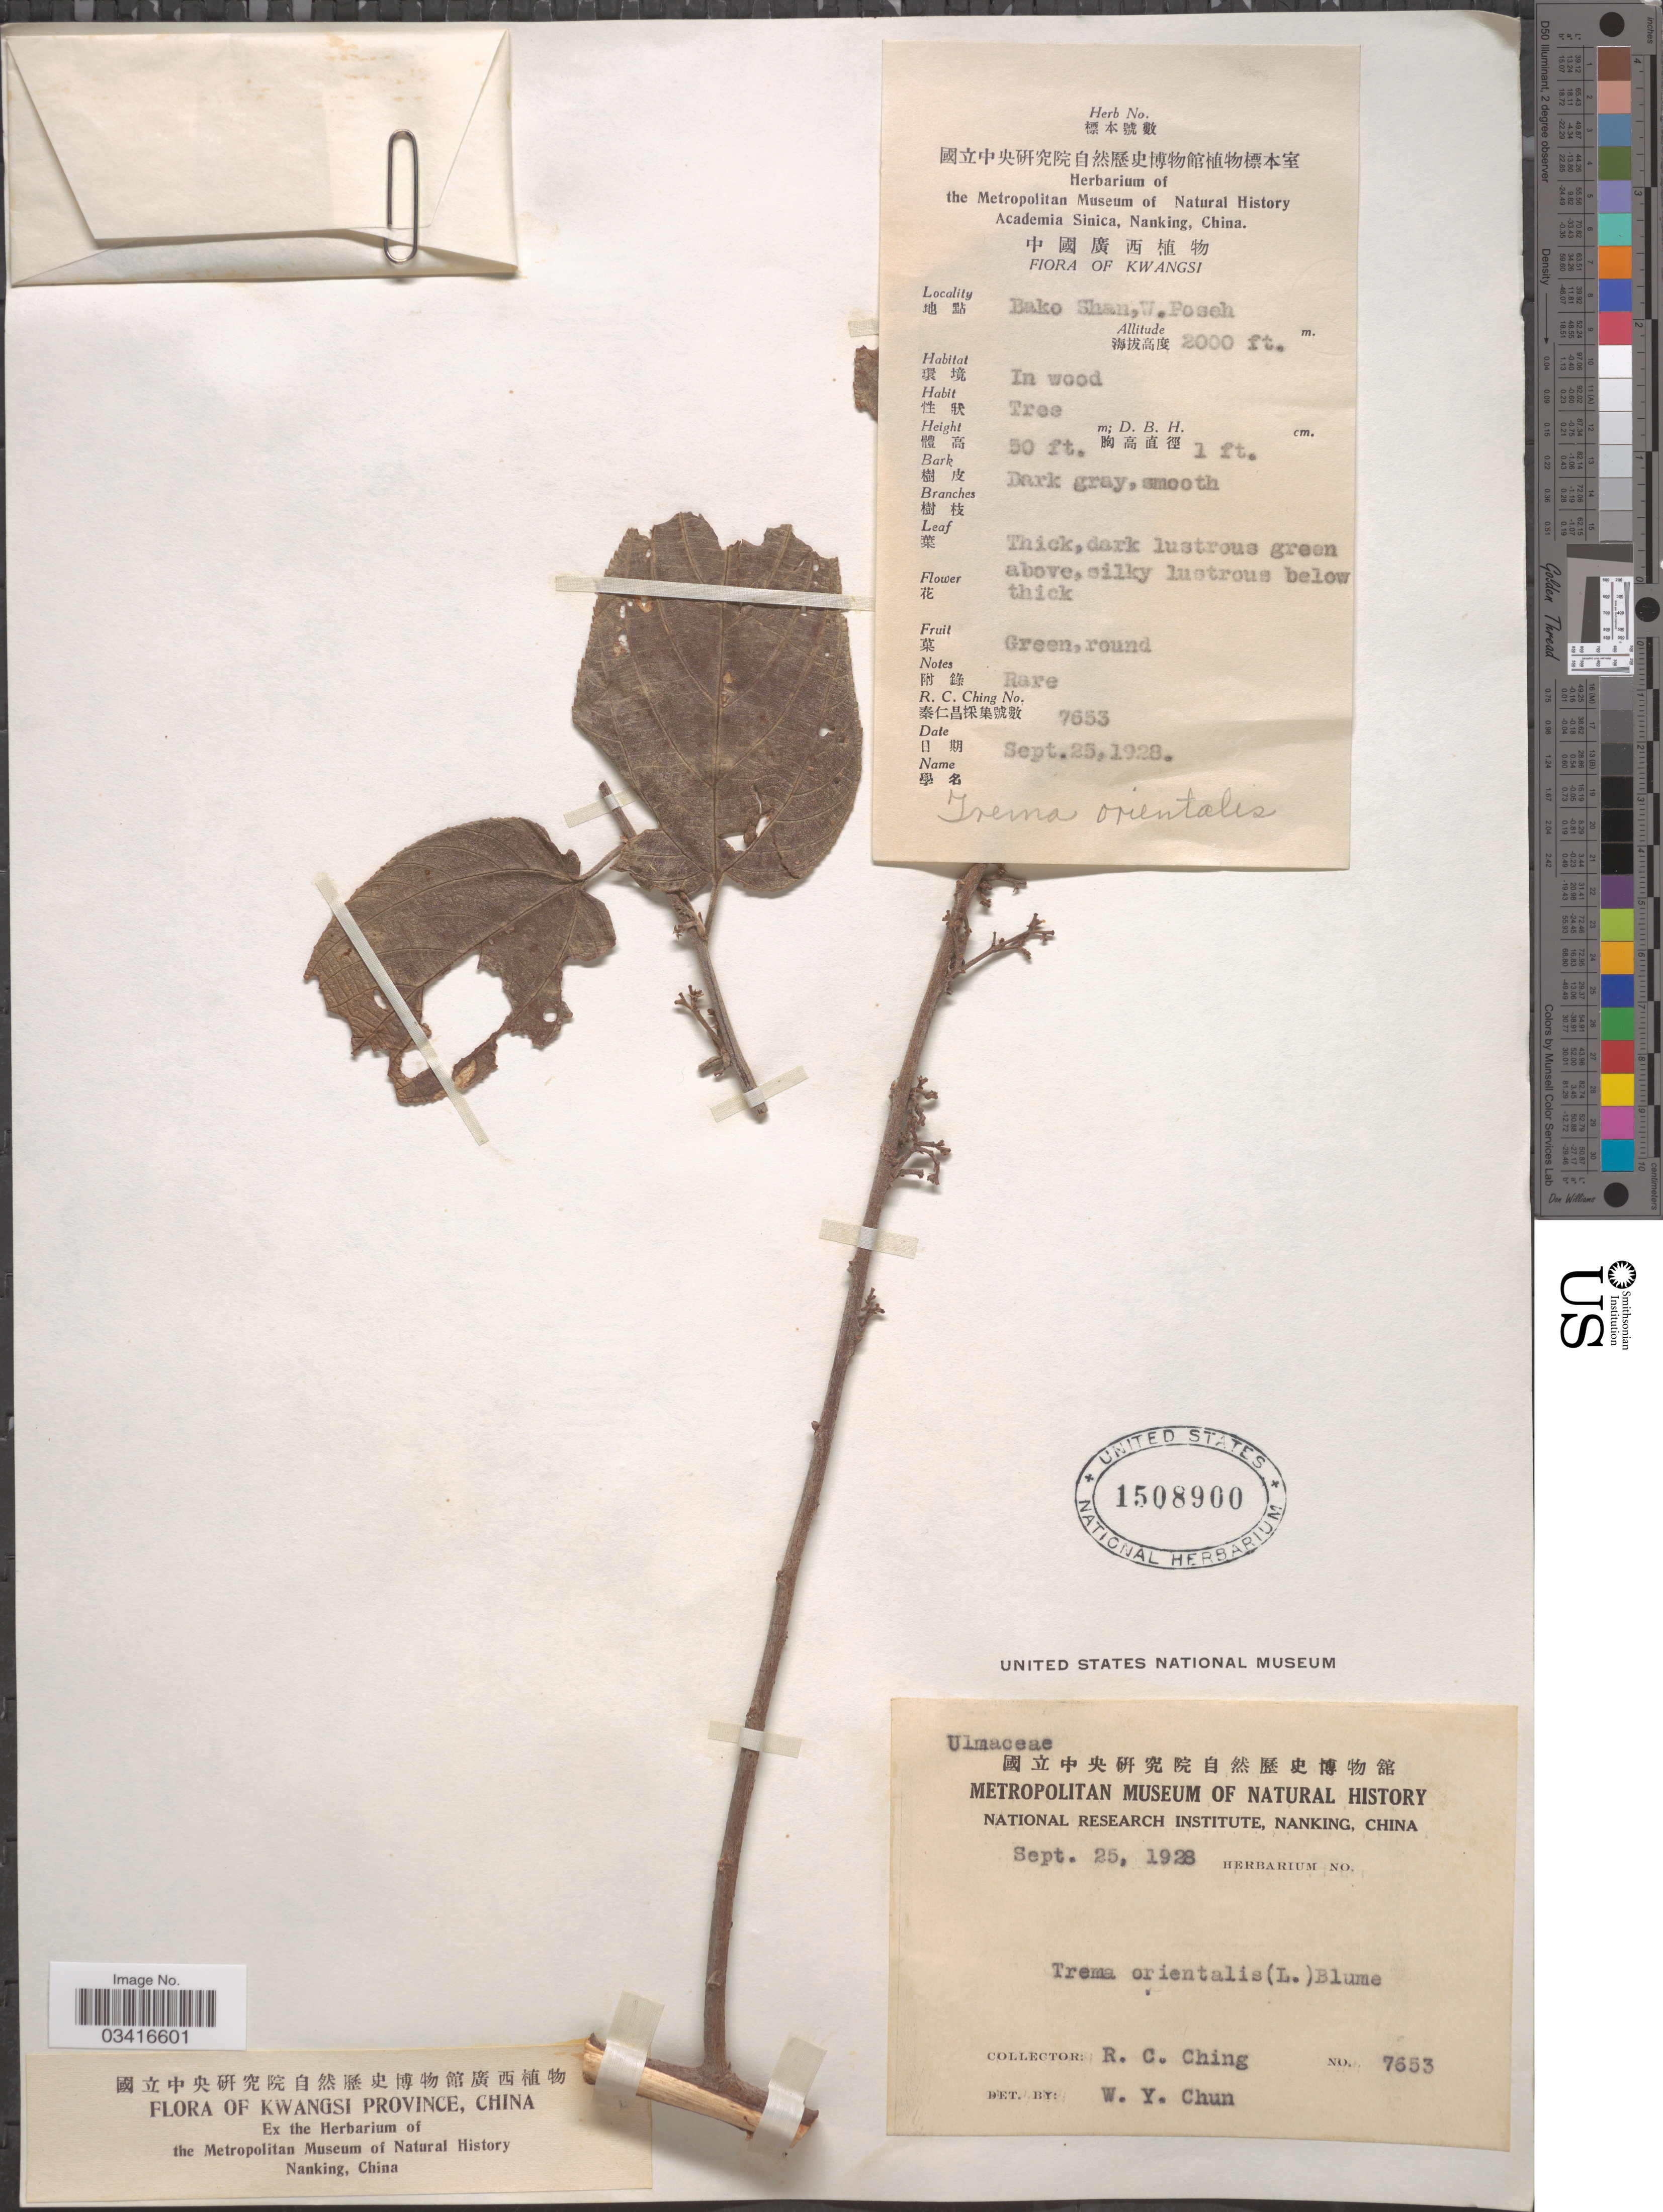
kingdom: Plantae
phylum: Tracheophyta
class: Magnoliopsida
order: Rosales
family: Cannabaceae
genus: Trema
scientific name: Trema orientale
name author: (L.) Blume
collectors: R. C. Ching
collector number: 7653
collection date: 1928-09-25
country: China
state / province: Guangxi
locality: Kwangsi. Kwangsi Province. Bako Shan, W. Poseh.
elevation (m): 610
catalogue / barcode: US 1508900